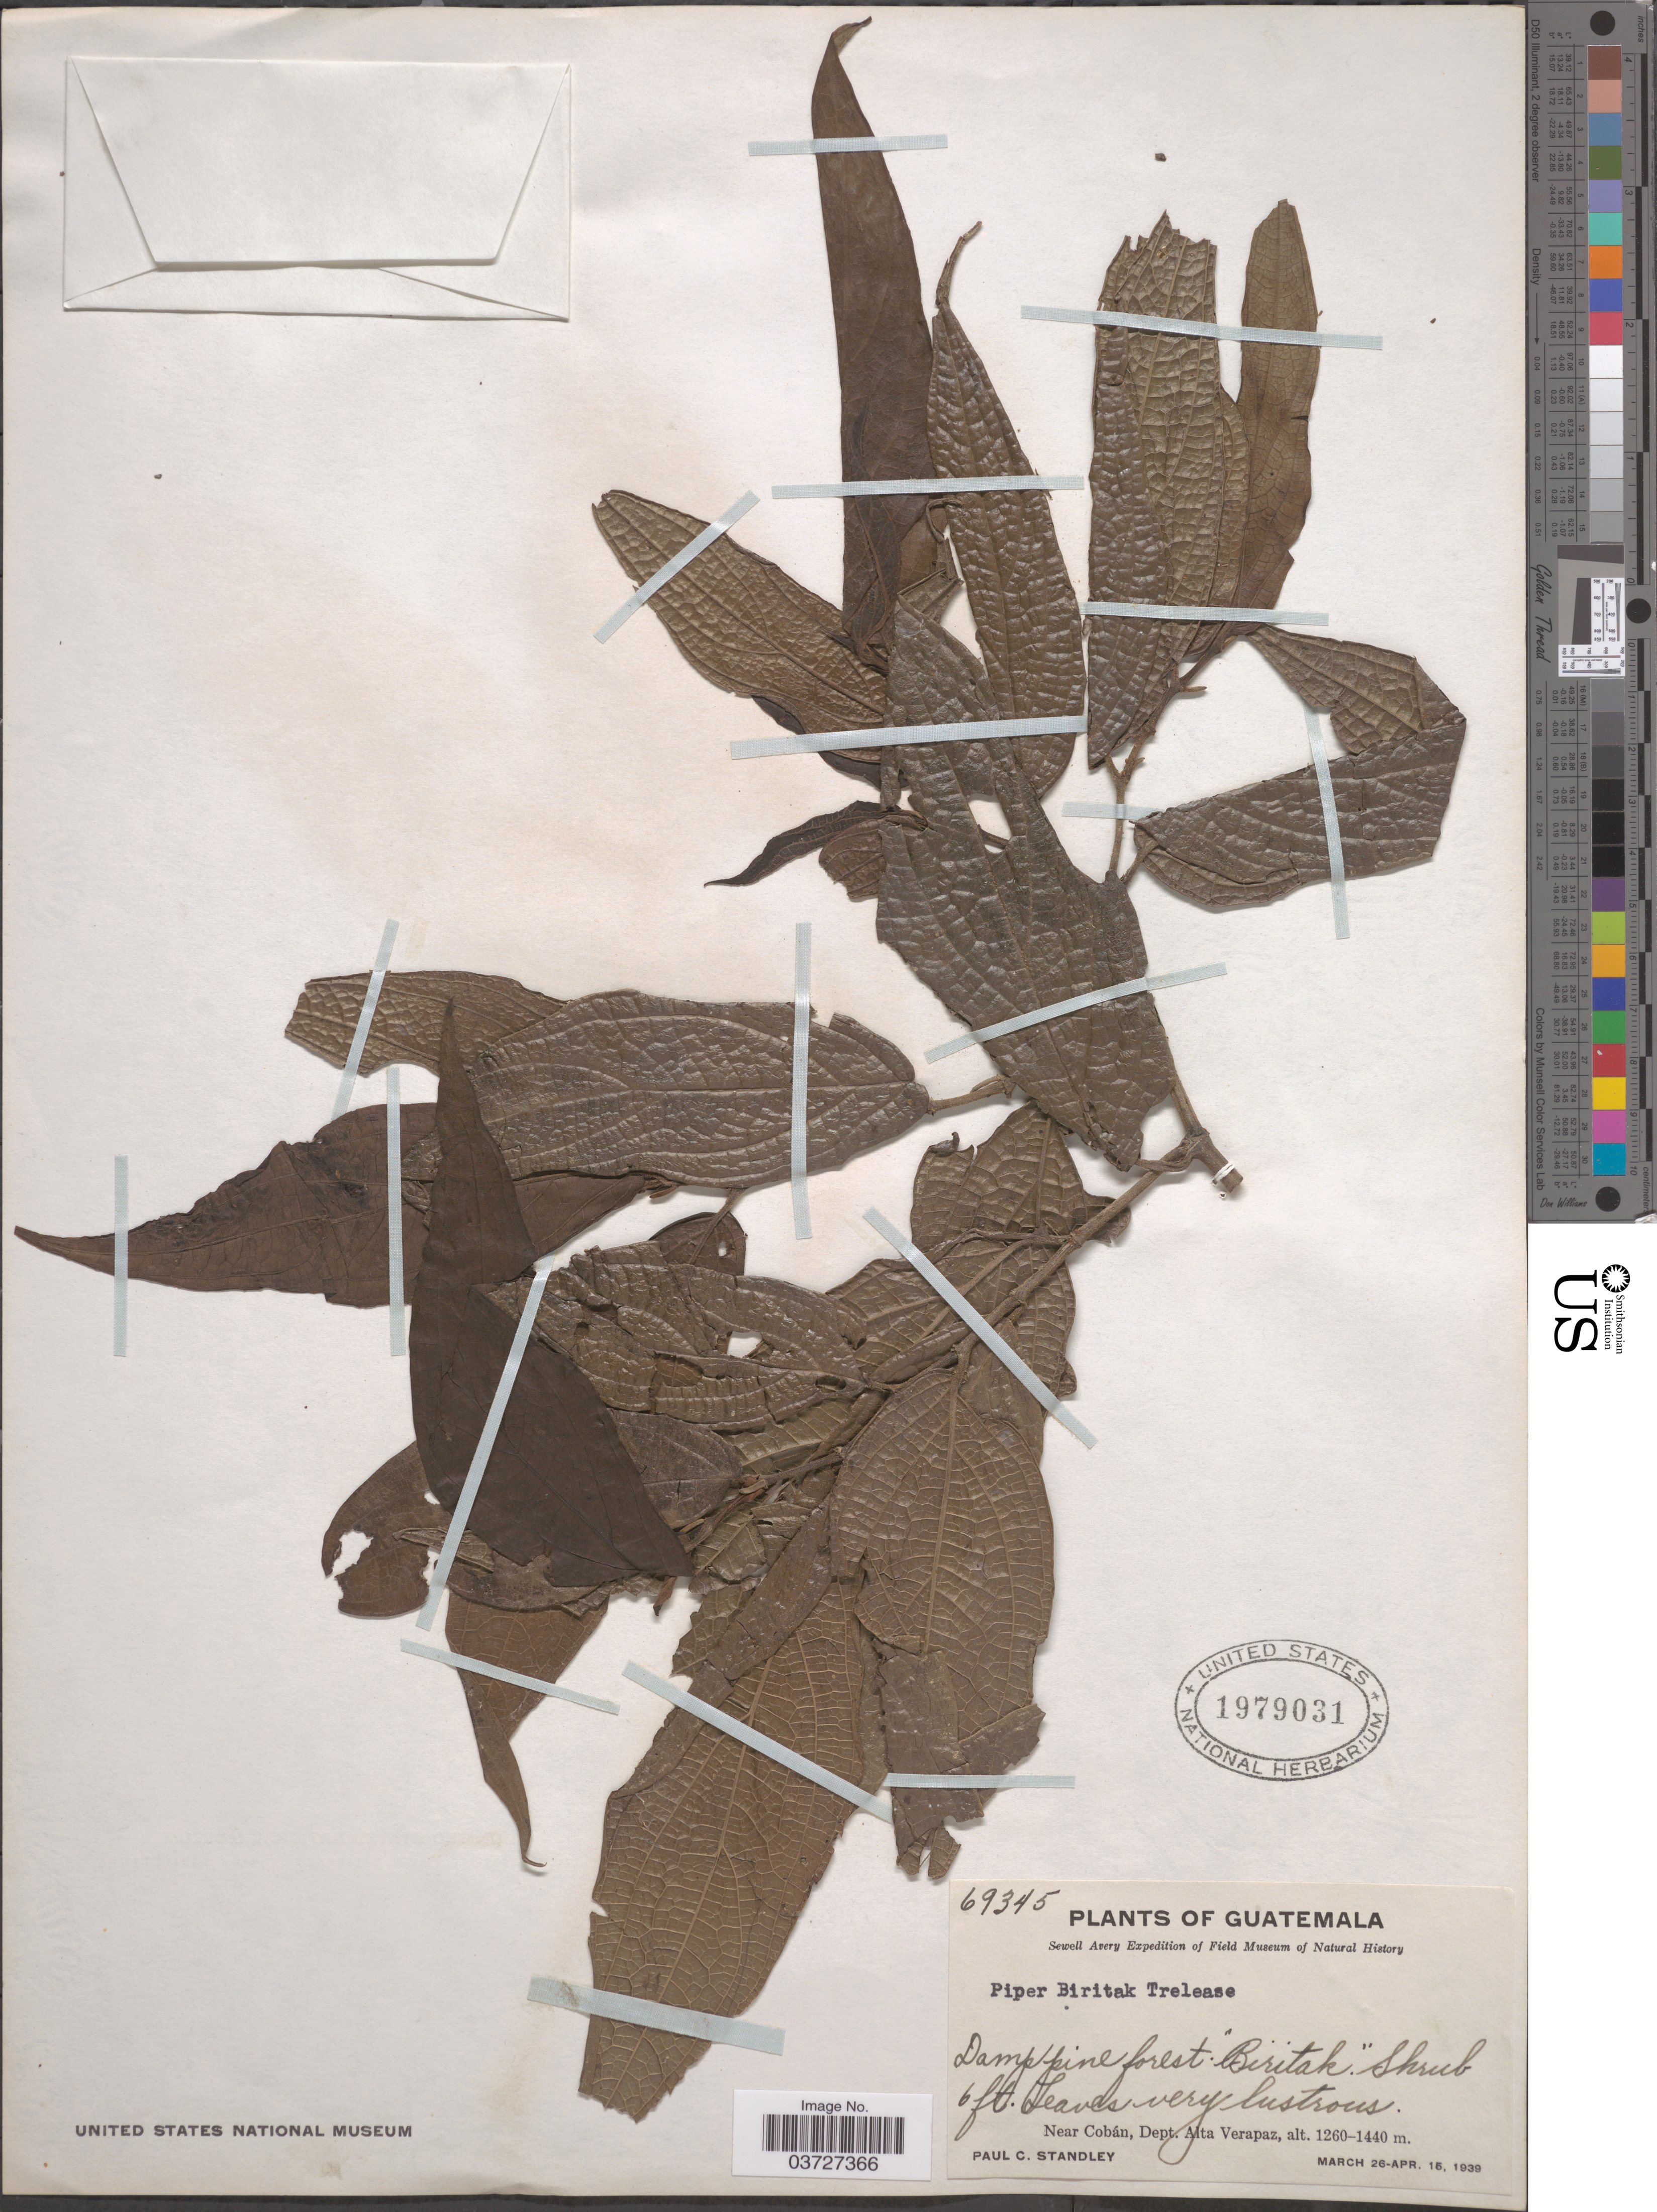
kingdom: Plantae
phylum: Tracheophyta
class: Magnoliopsida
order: Piperales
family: Piperaceae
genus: Piper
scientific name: Piper biritak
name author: Trel. & Standl.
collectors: P. C. Standley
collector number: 69345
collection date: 1939-03-26/1939-04-15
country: Guatemala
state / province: Alta Verapaz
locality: Near Cobán, Dept. Alta Verapaz.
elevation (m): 1260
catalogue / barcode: US 1979031